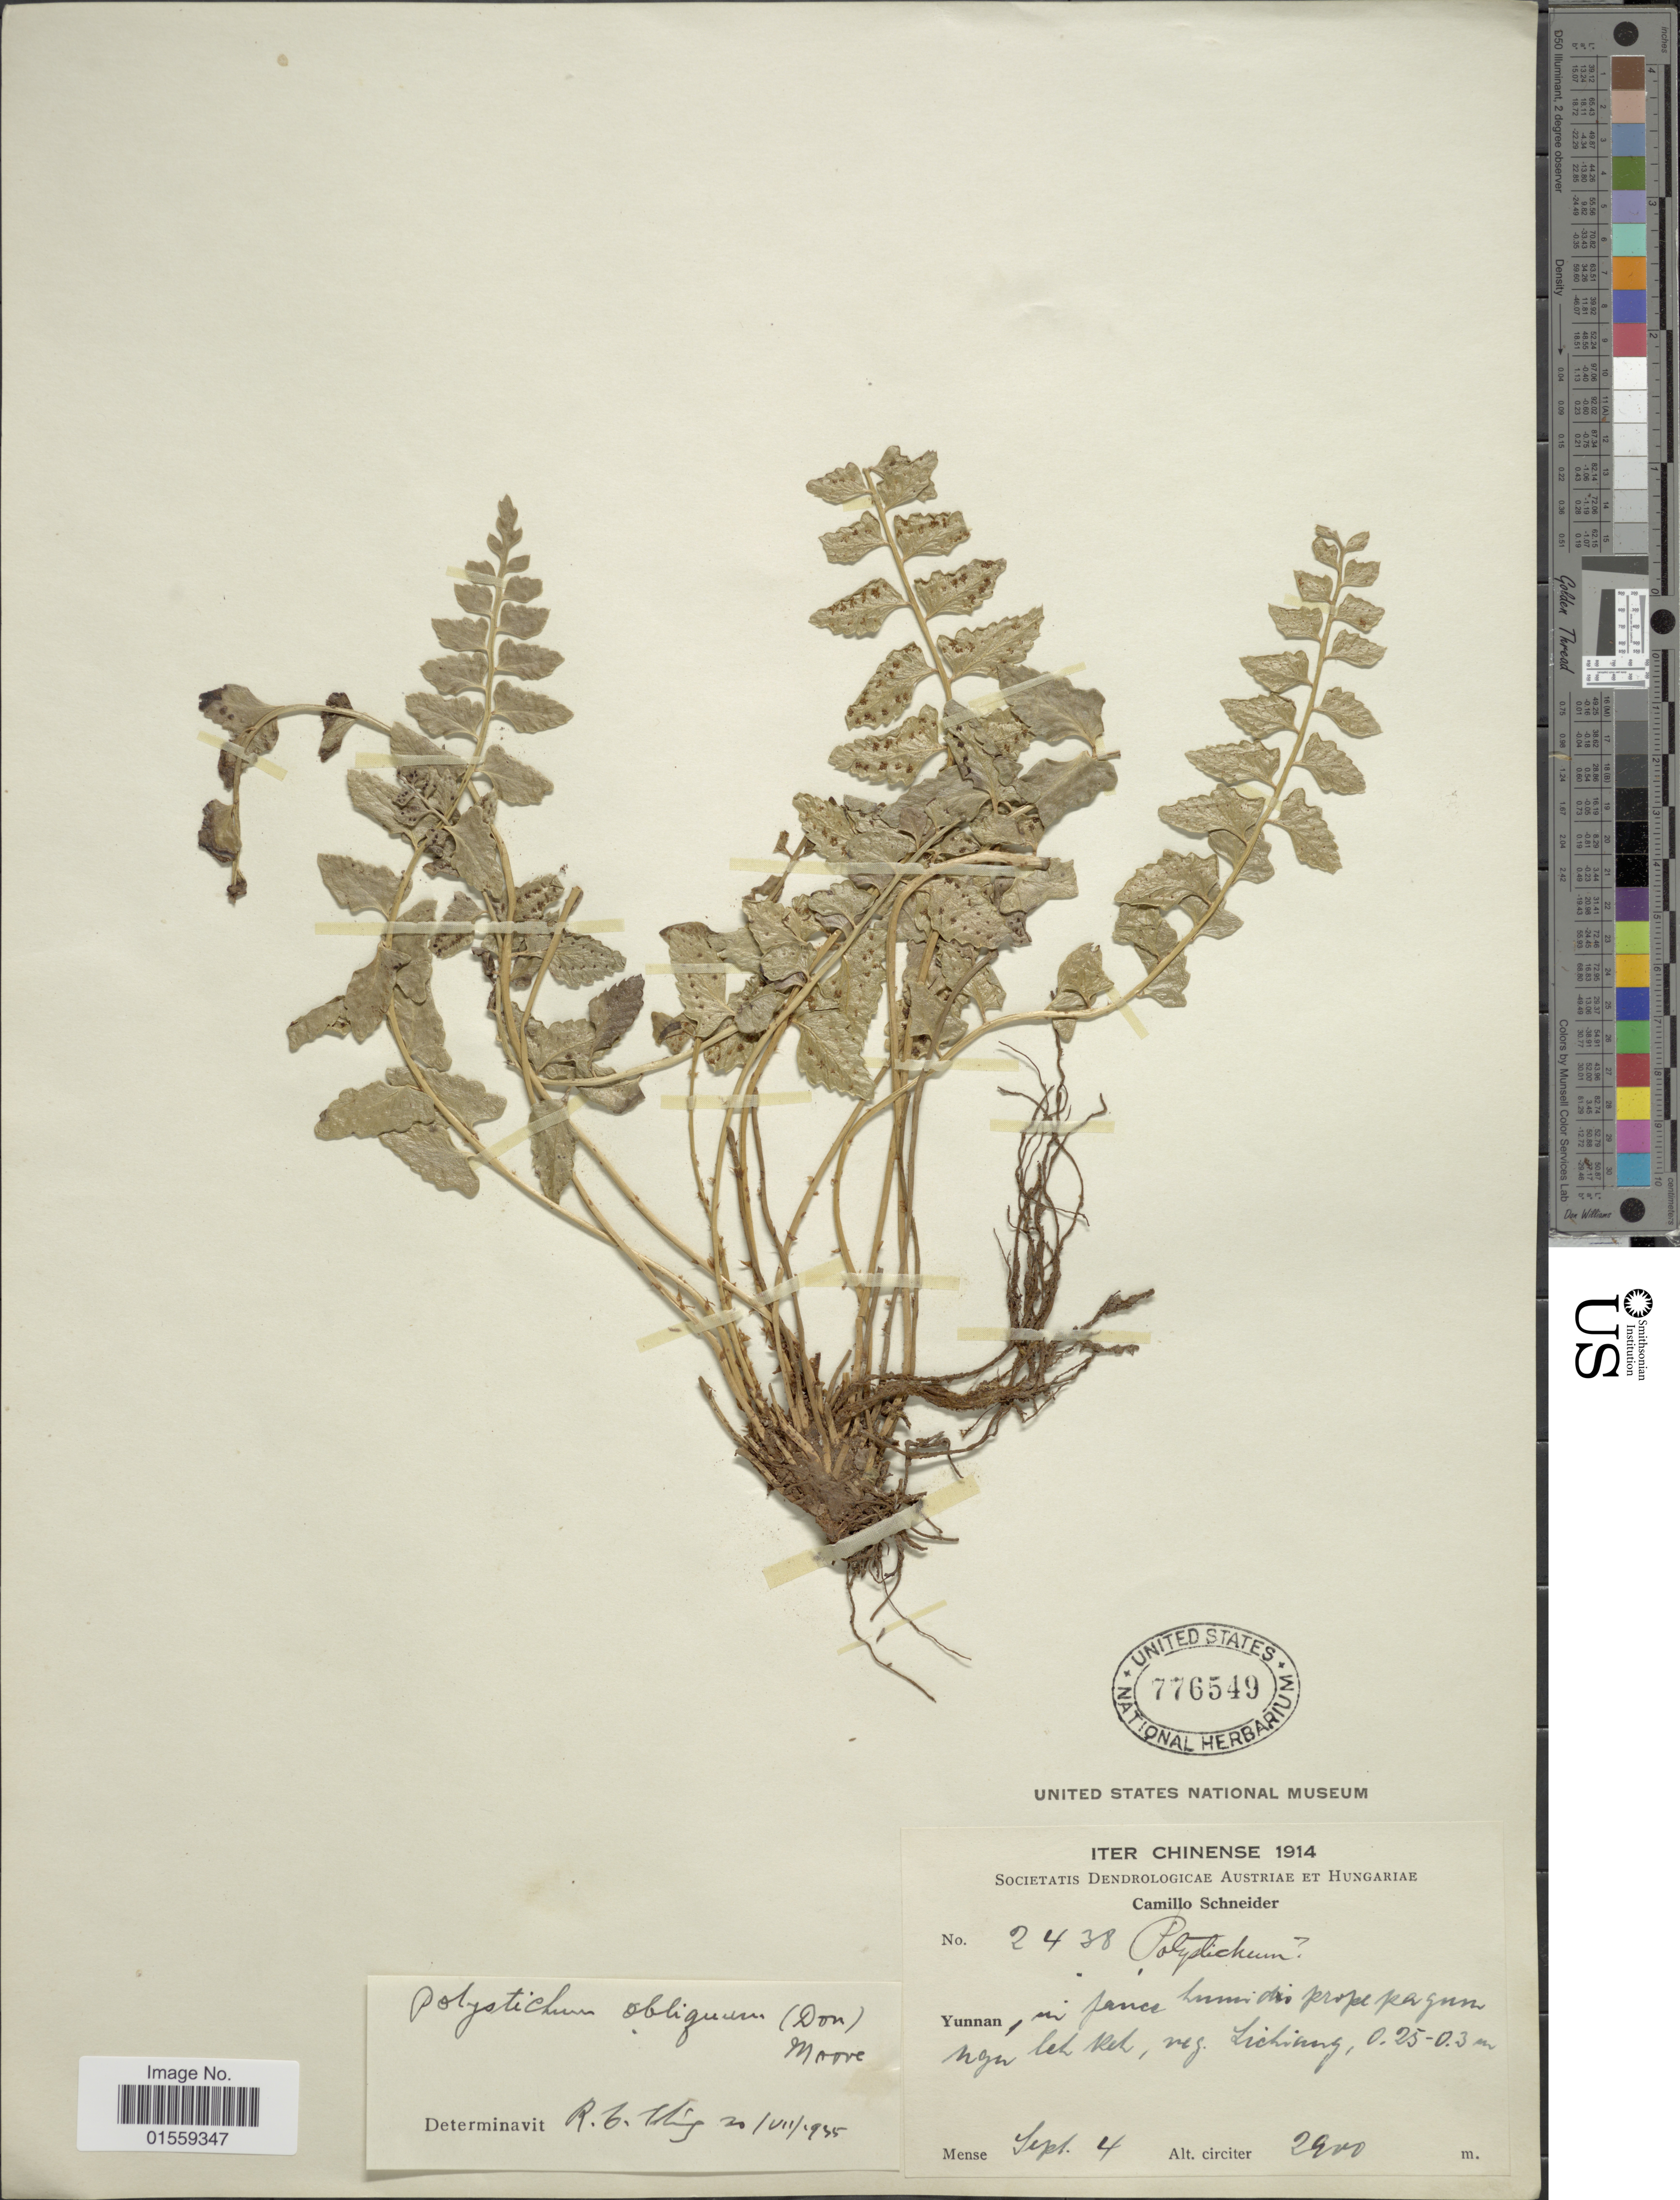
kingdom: Plantae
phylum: Tracheophyta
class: Polypodiopsida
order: Polypodiales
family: Dryopteridaceae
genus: Polystichum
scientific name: Polystichum obliquum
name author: (D. Don) T. Moore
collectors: C. Schneider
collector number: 2438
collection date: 1914-09-04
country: China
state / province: Yunnan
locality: Iter Chinense, Yunnan, [illegible text]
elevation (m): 2900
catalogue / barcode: US 776549